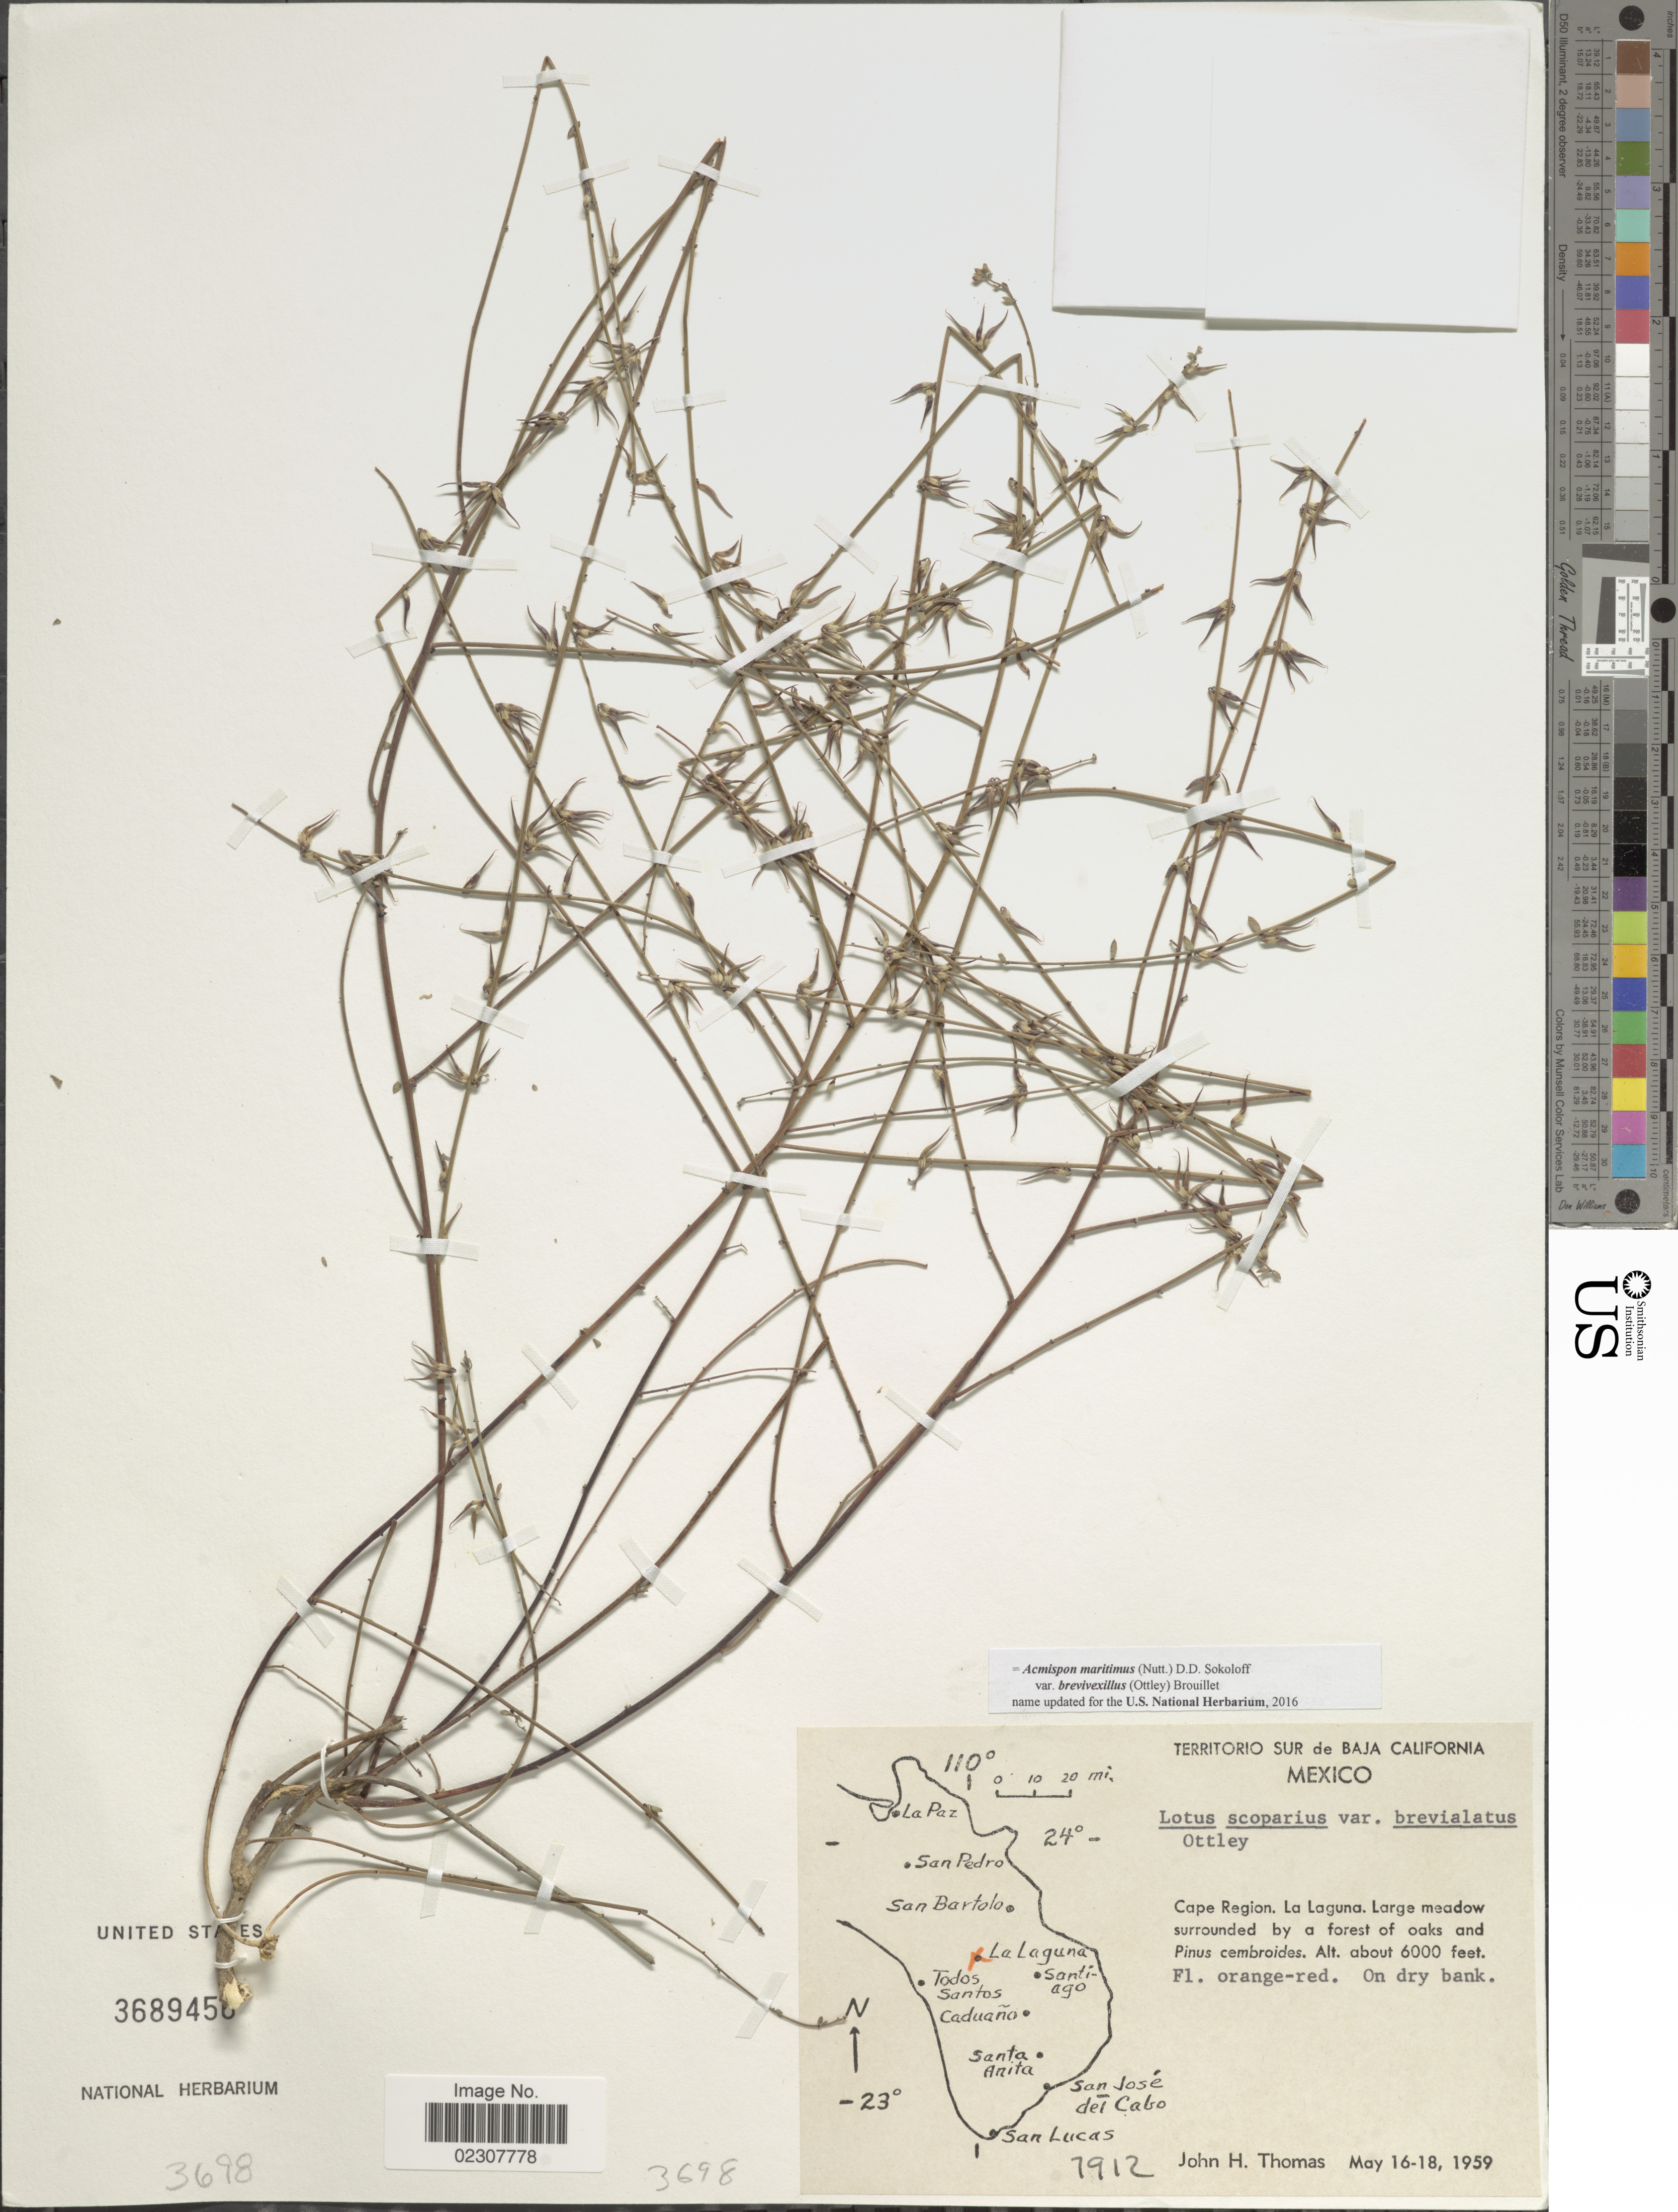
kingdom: Plantae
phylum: Tracheophyta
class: Magnoliopsida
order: Fabales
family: Fabaceae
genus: Acmispon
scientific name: Acmispon maritimus var. brevivexillus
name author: (Ottley) Brouillet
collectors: J. H. Thomas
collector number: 7912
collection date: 1959-05-16/1959-05-18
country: Mexico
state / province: Baja California Sur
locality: Cape Region, La Laguna, on dry bank.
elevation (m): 1829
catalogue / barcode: US 3689456